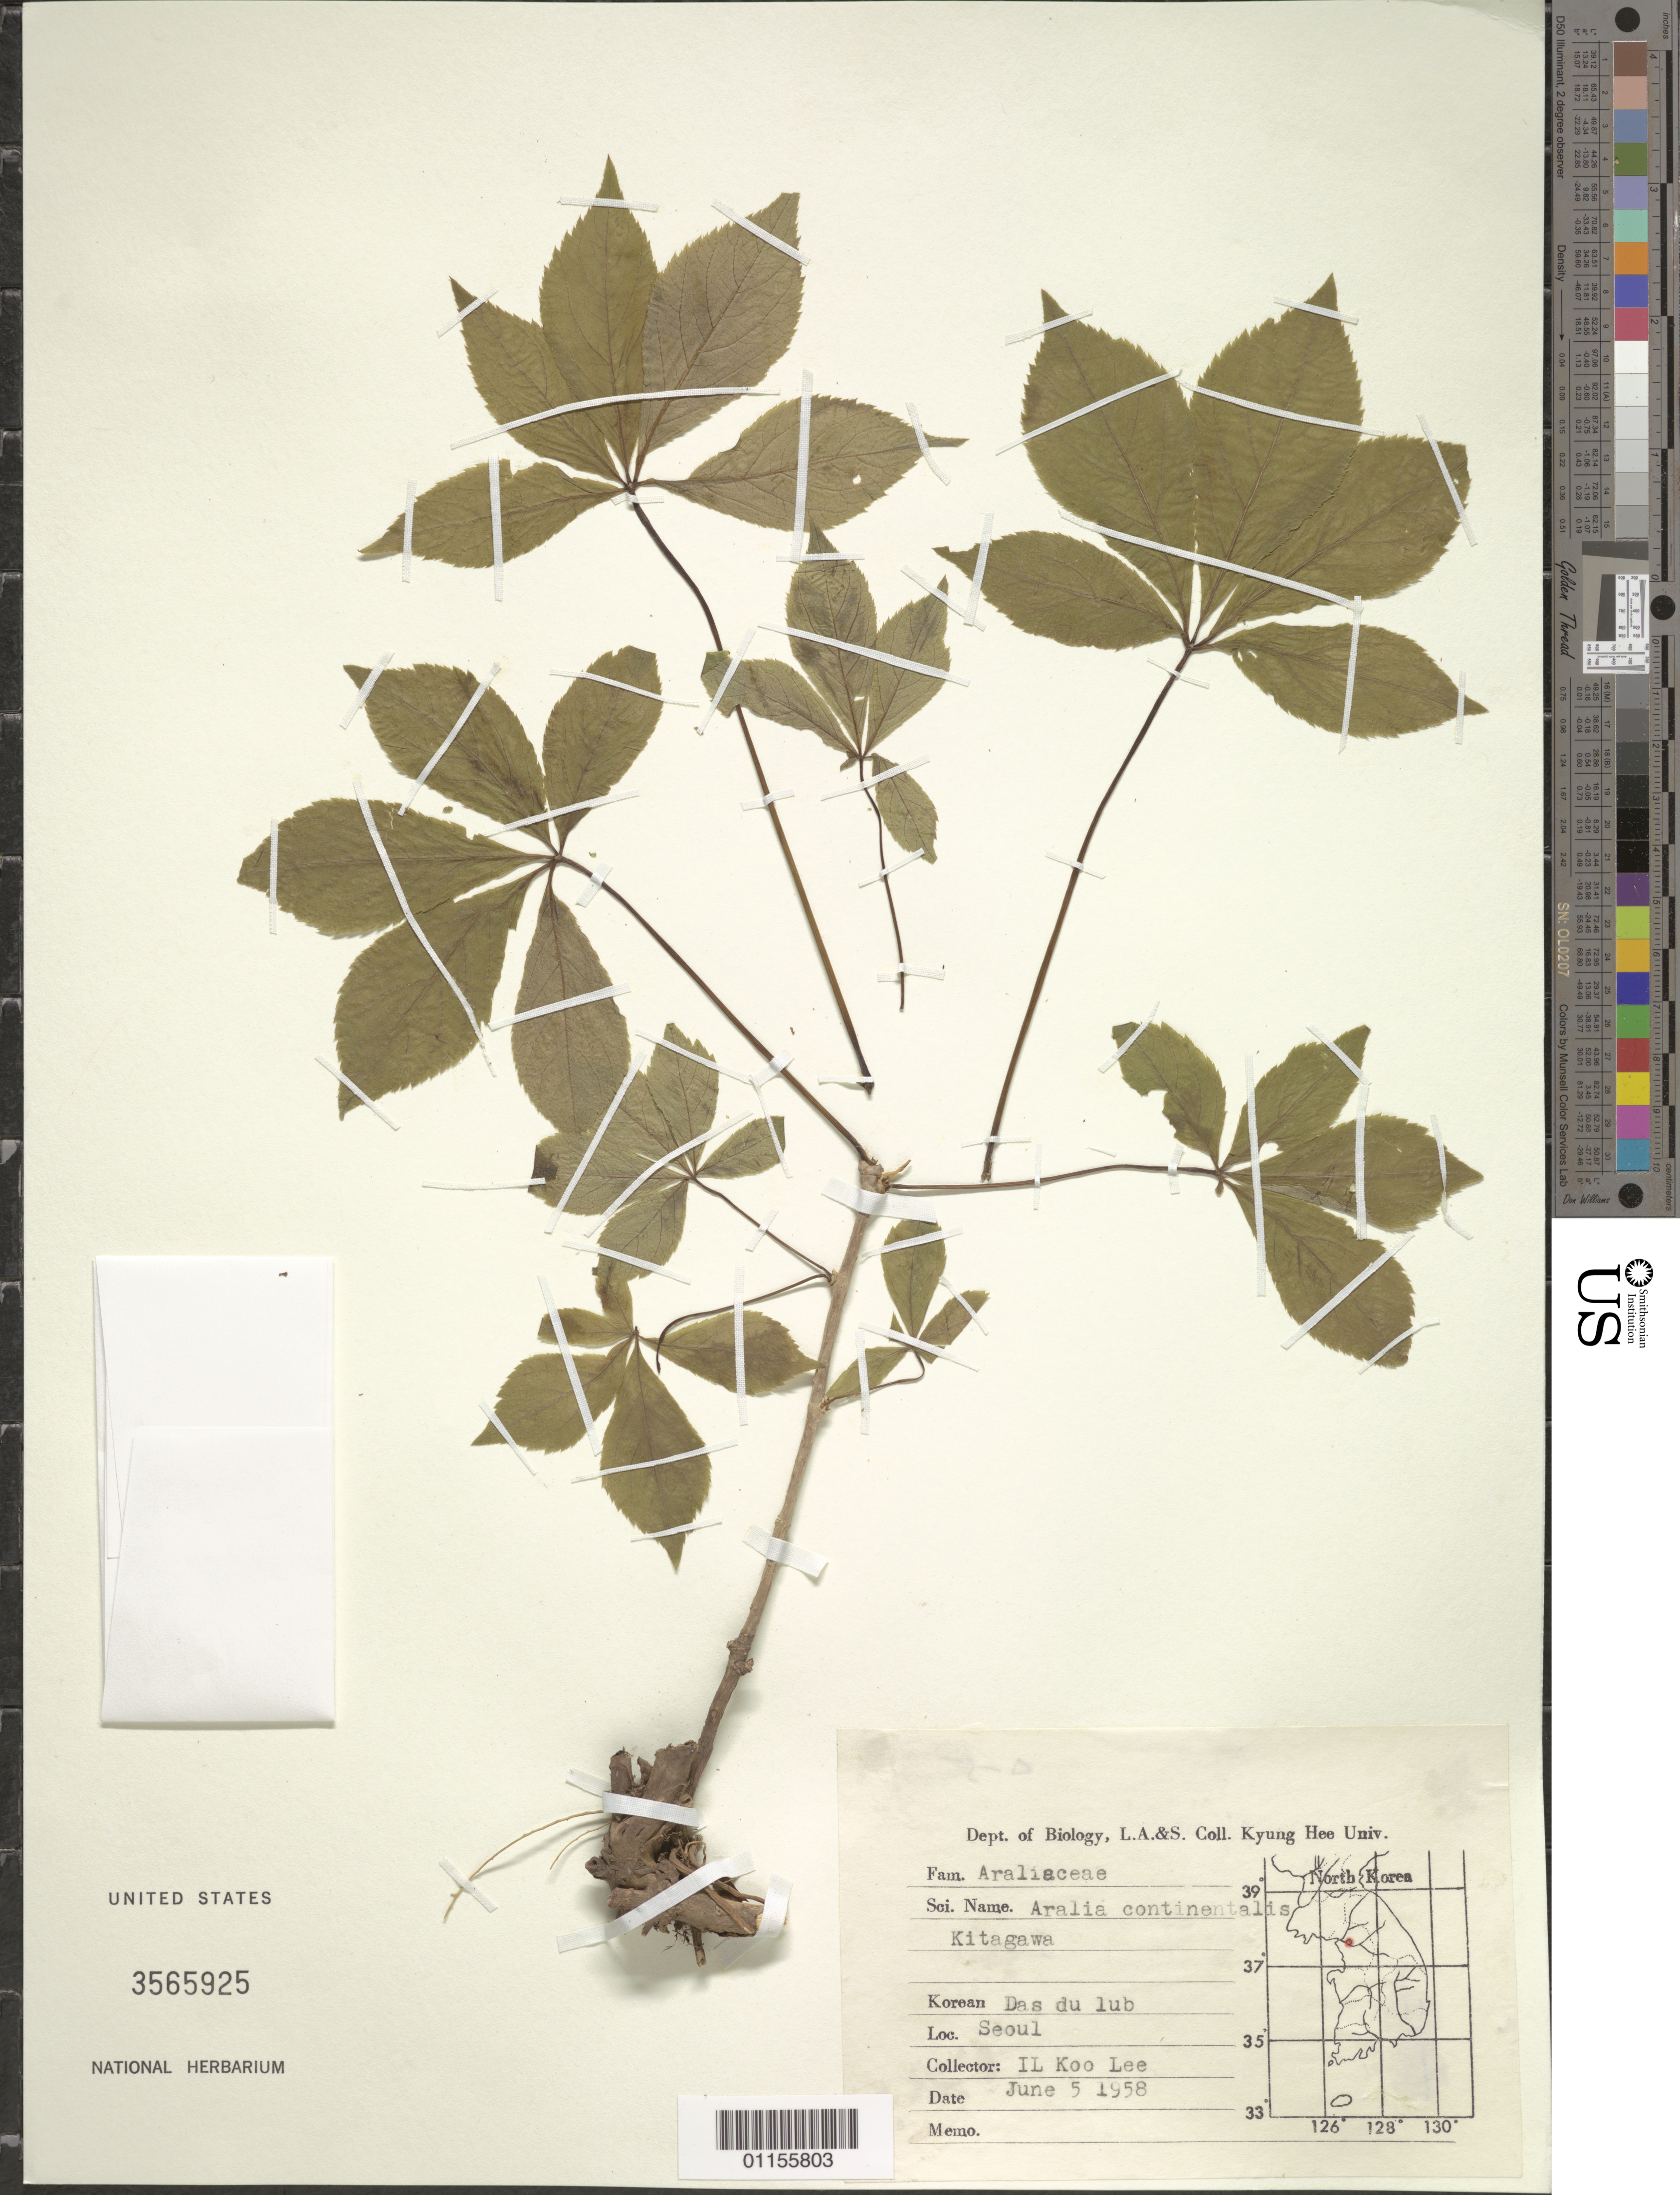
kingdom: Plantae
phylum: Tracheophyta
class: Magnoliopsida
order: Apiales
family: Araliaceae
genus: Aralia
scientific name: Aralia continentalis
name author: Kitag.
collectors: I. Lee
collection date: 1958-06-05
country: South Korea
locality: Seoul.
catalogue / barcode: US 3565925